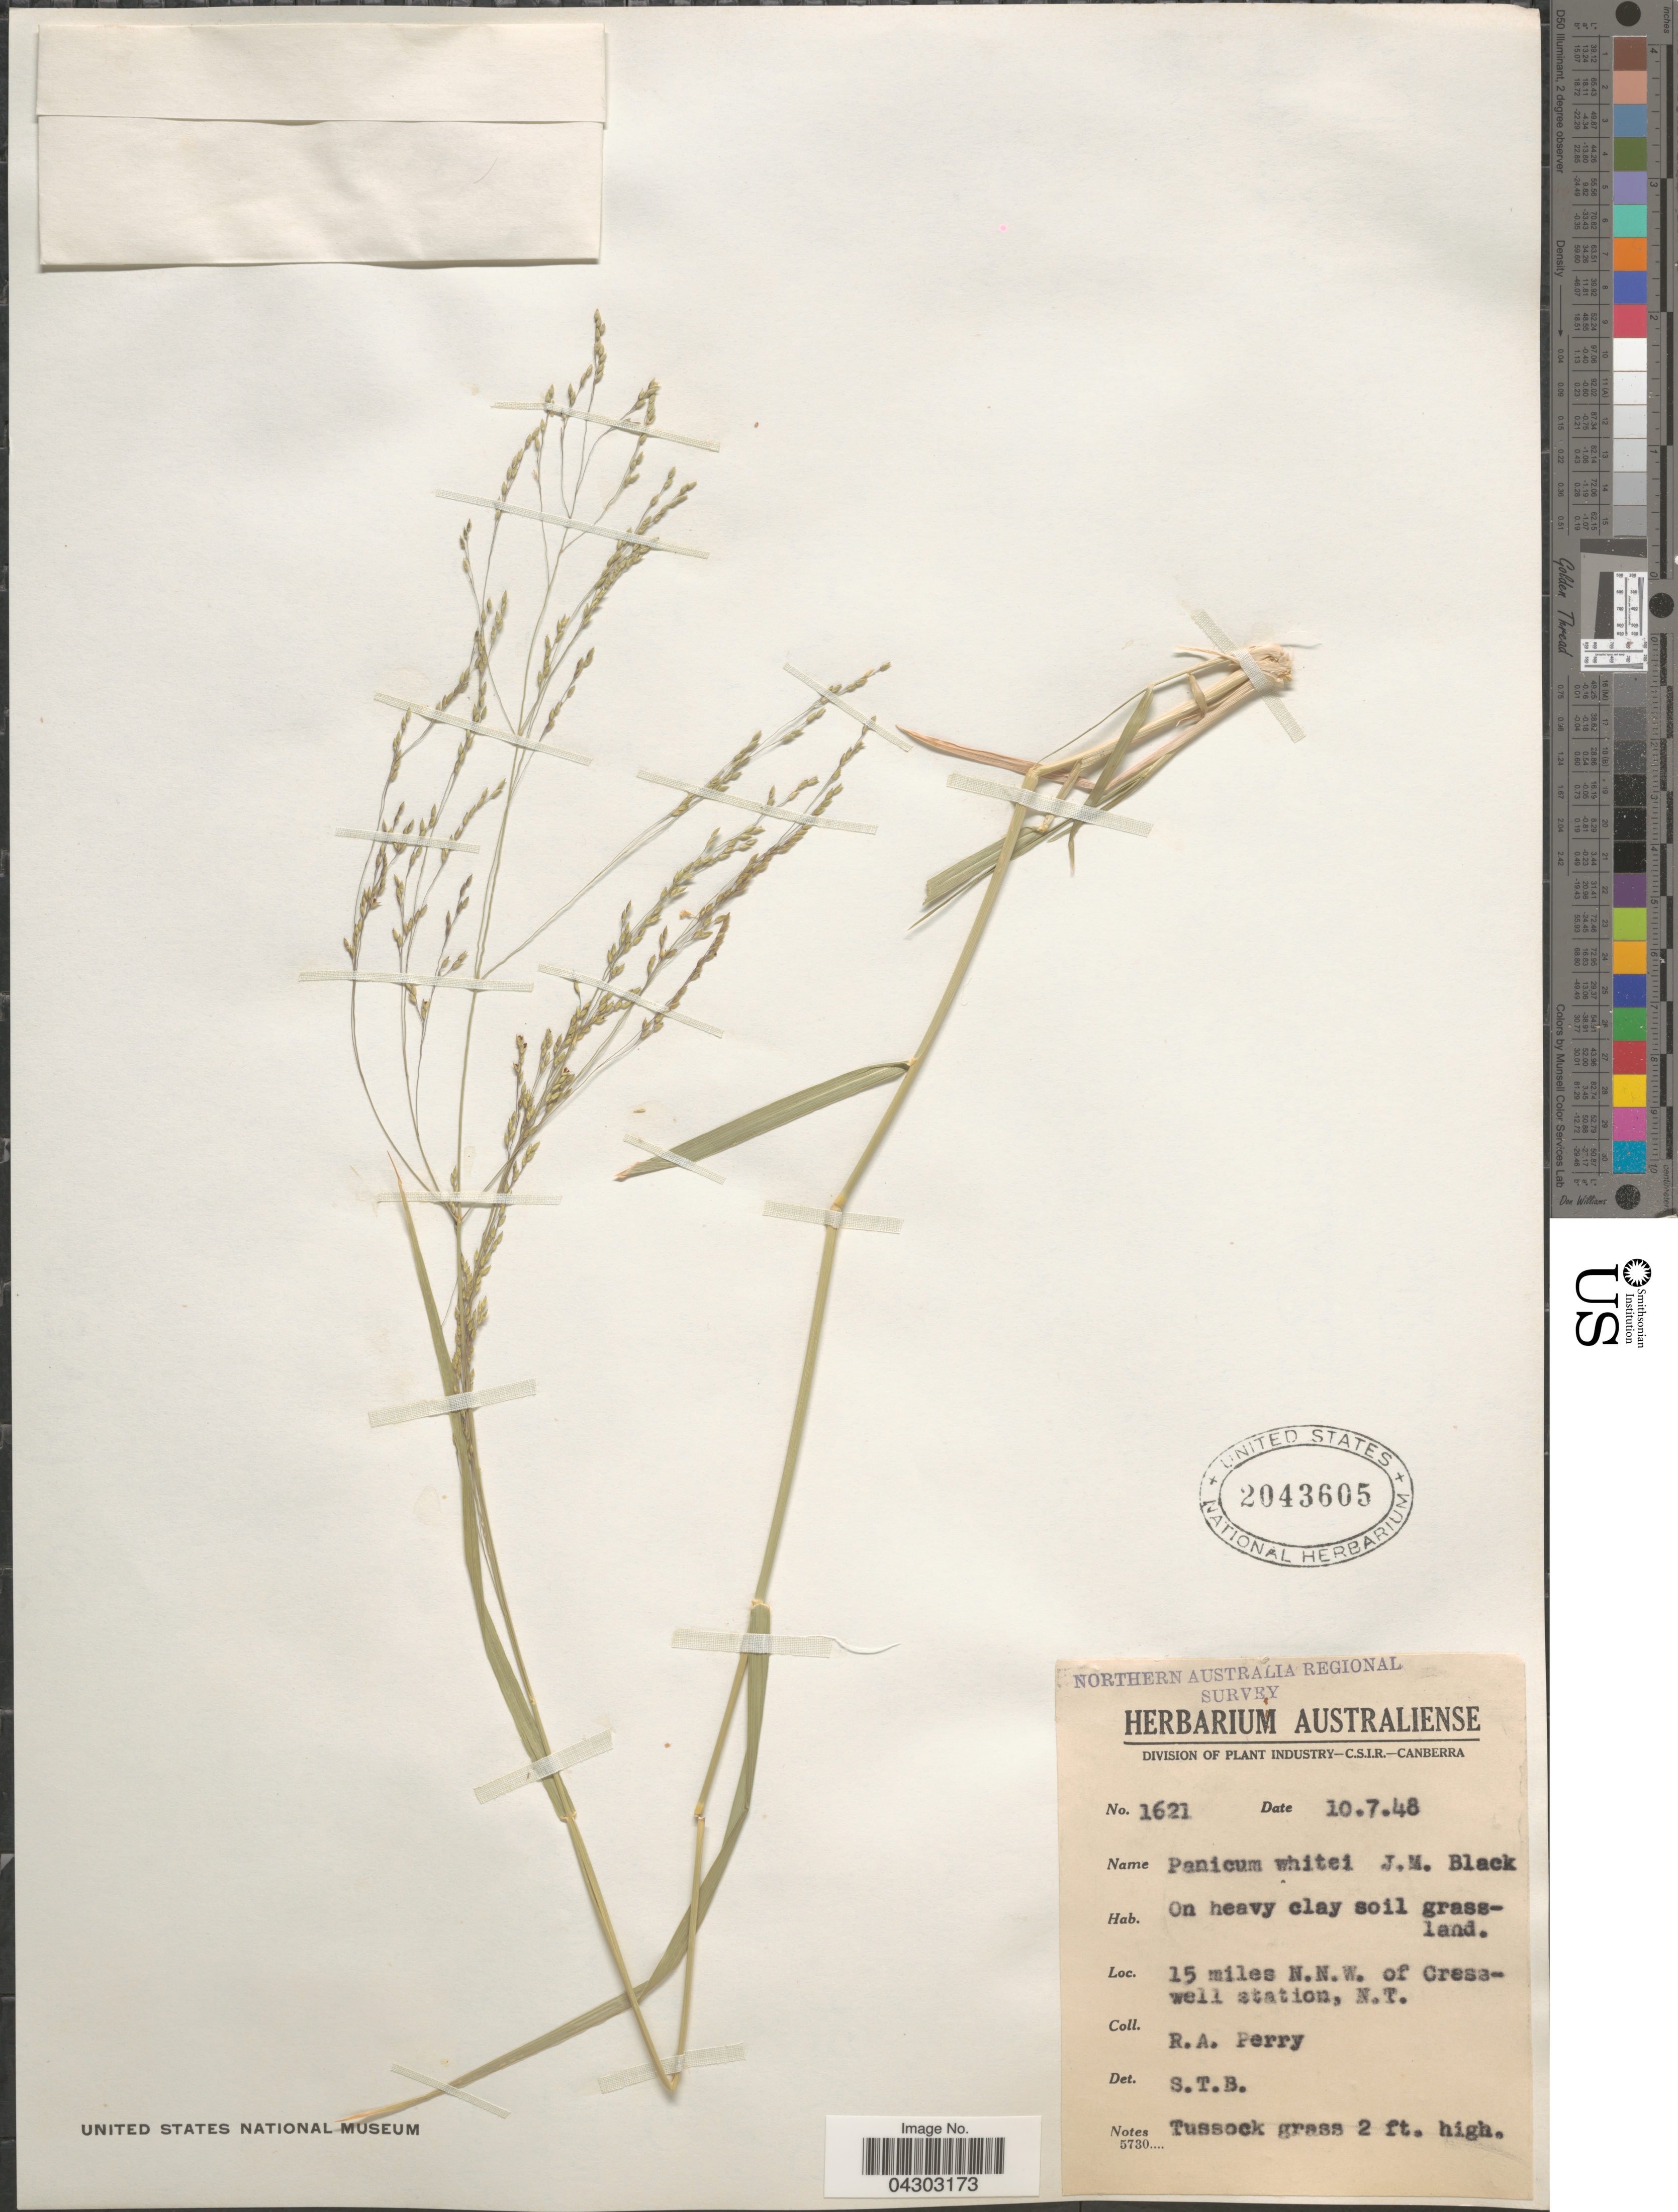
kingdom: Plantae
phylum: Tracheophyta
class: Liliopsida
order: Poales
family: Poaceae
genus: Panicum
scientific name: Panicum laevinode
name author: Lindl.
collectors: Perry, R. A.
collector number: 1621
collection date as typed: Transcribed d/m/y: 10/7/48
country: Australia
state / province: Northern Territory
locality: Northern Australia Regional Survey. 15 miles N.N.W. of Cresswell station.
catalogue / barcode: US 2043605